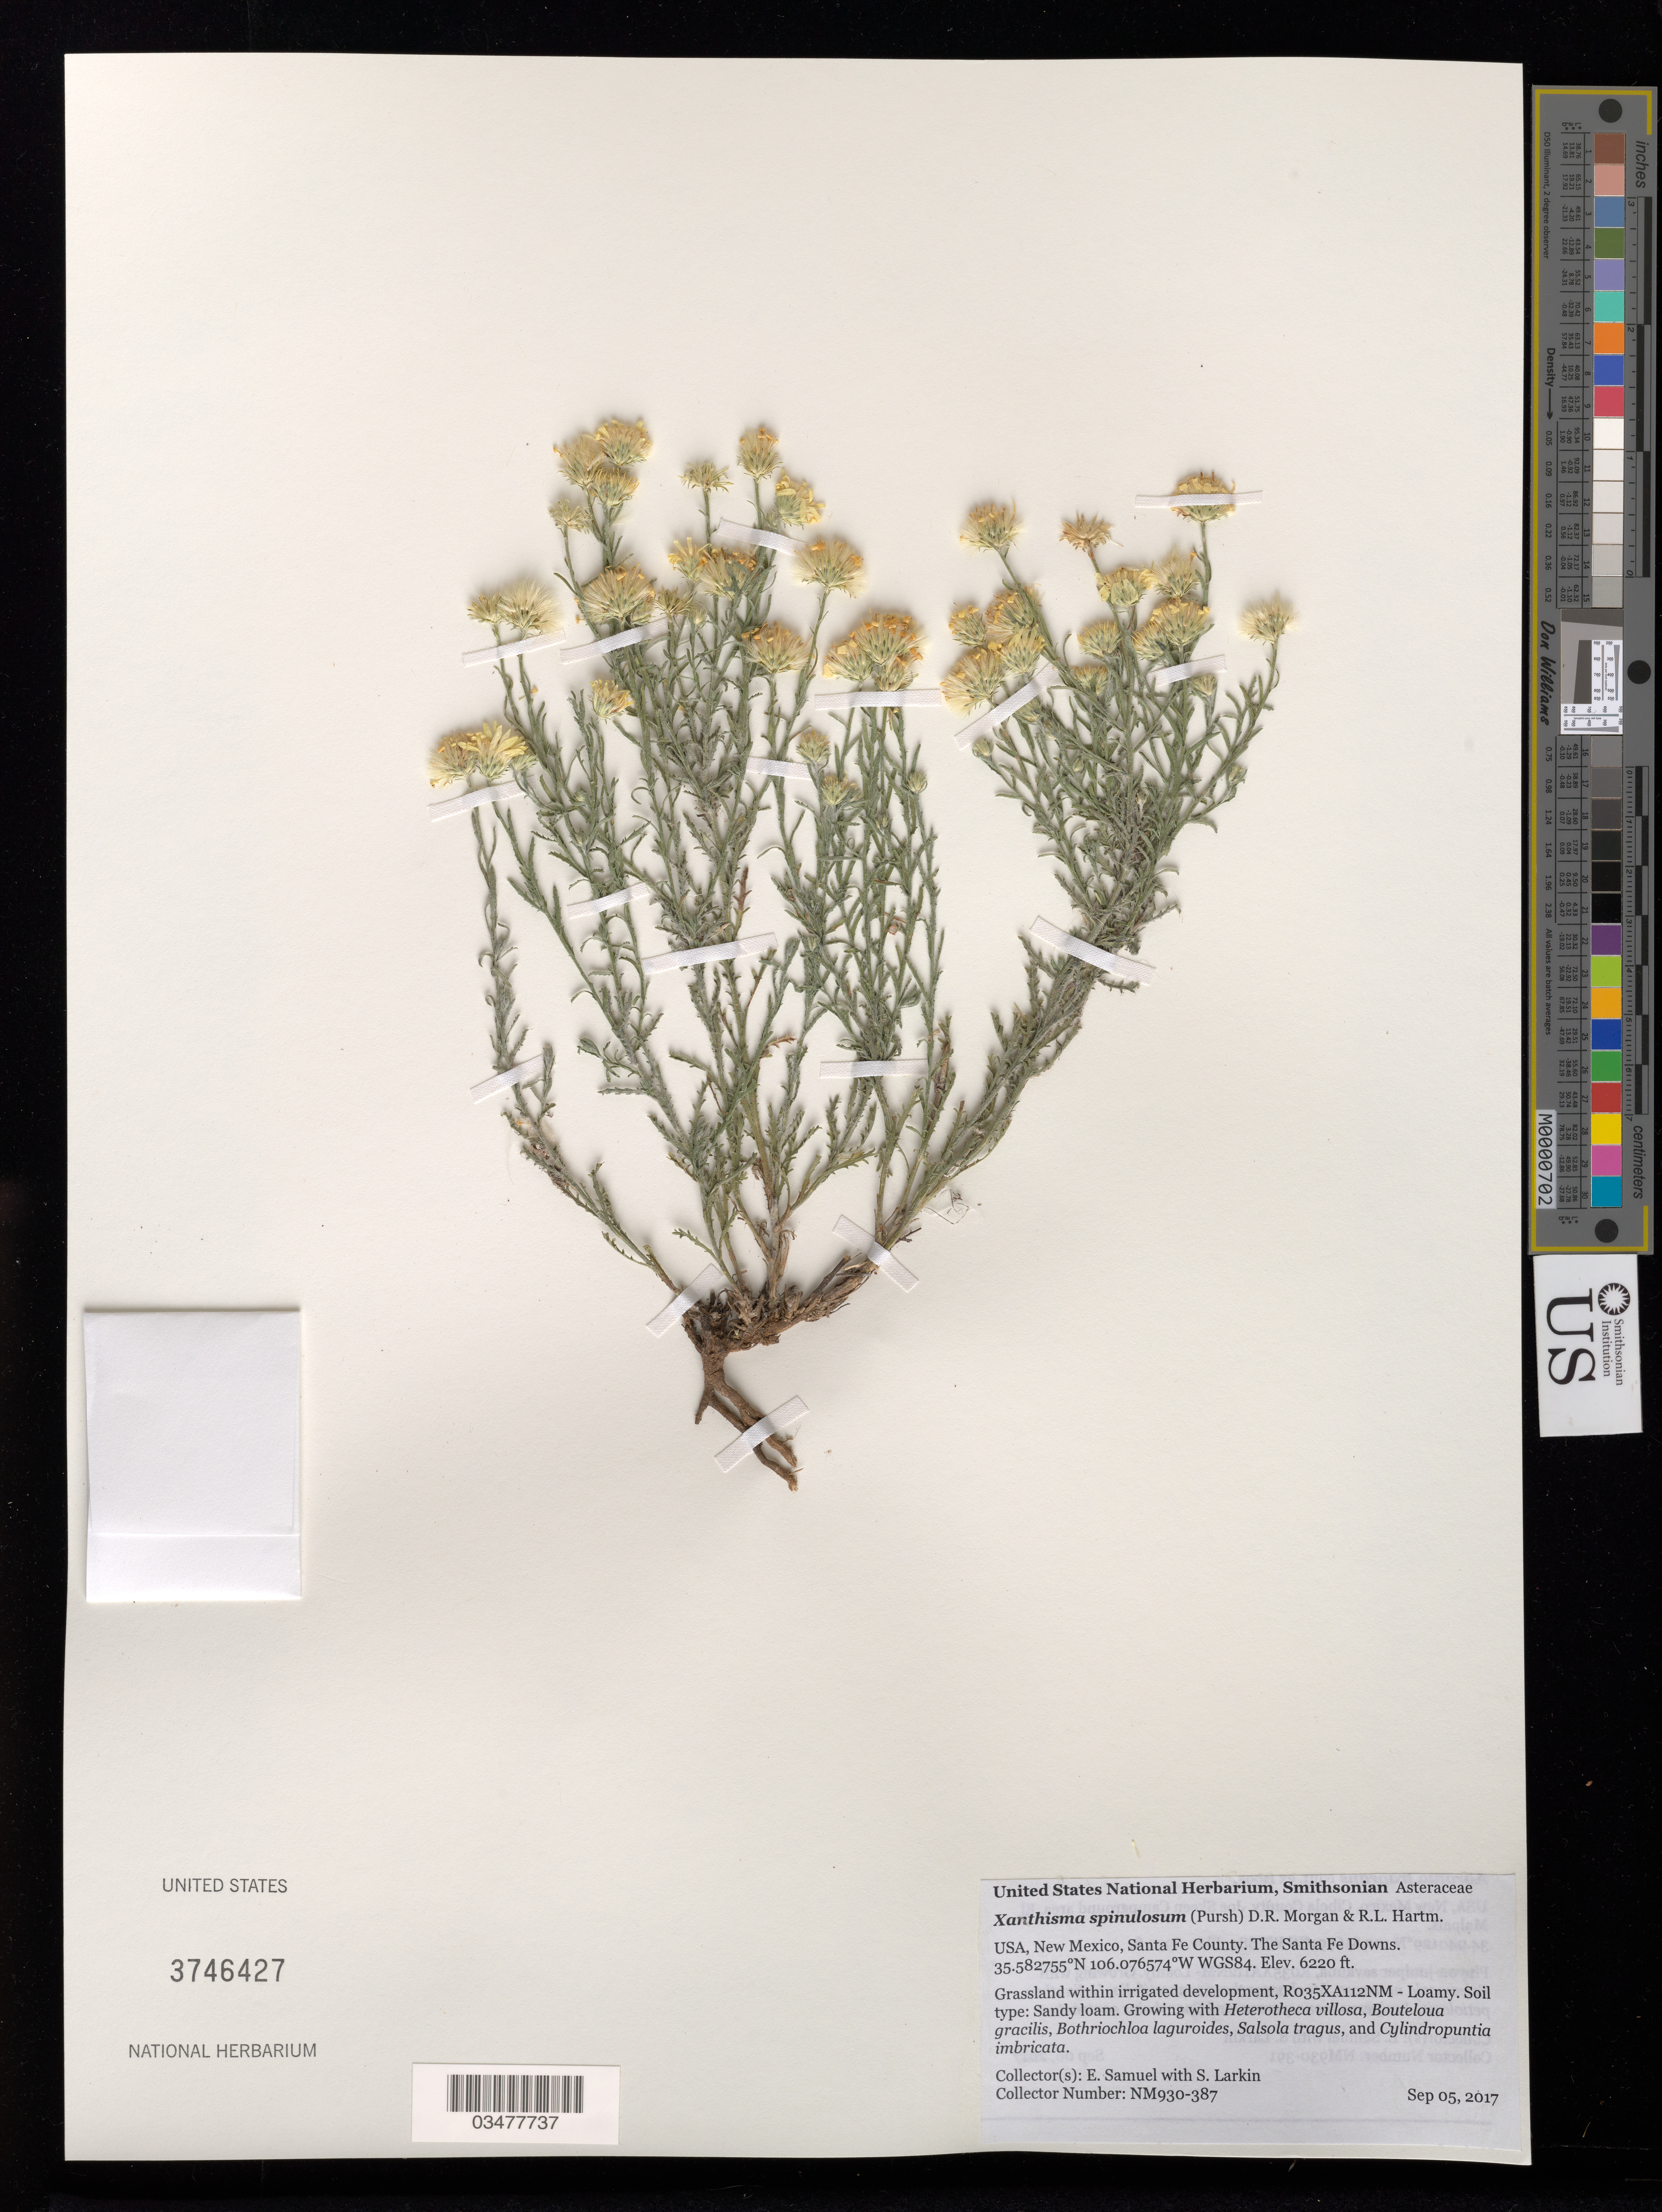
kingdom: Plantae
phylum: Tracheophyta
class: Magnoliopsida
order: Asterales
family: Asteraceae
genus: Xanthisma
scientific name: Xanthisma spinulosum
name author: (Pursh) D. R. Morgan & R.L. Hartm.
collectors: E. Samuel & S. Larkin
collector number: NM930-387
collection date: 2017-09-05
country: United States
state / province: New Mexico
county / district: Santa Fe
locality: The Santa Fe Downs, The Downs entrance road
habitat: R035XA112NM - Loamy. Sandy loam. Grassland within irrigated development. With Bouteloua gracilis, Salsola tragus, ect.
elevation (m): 1896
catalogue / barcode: US 3746427